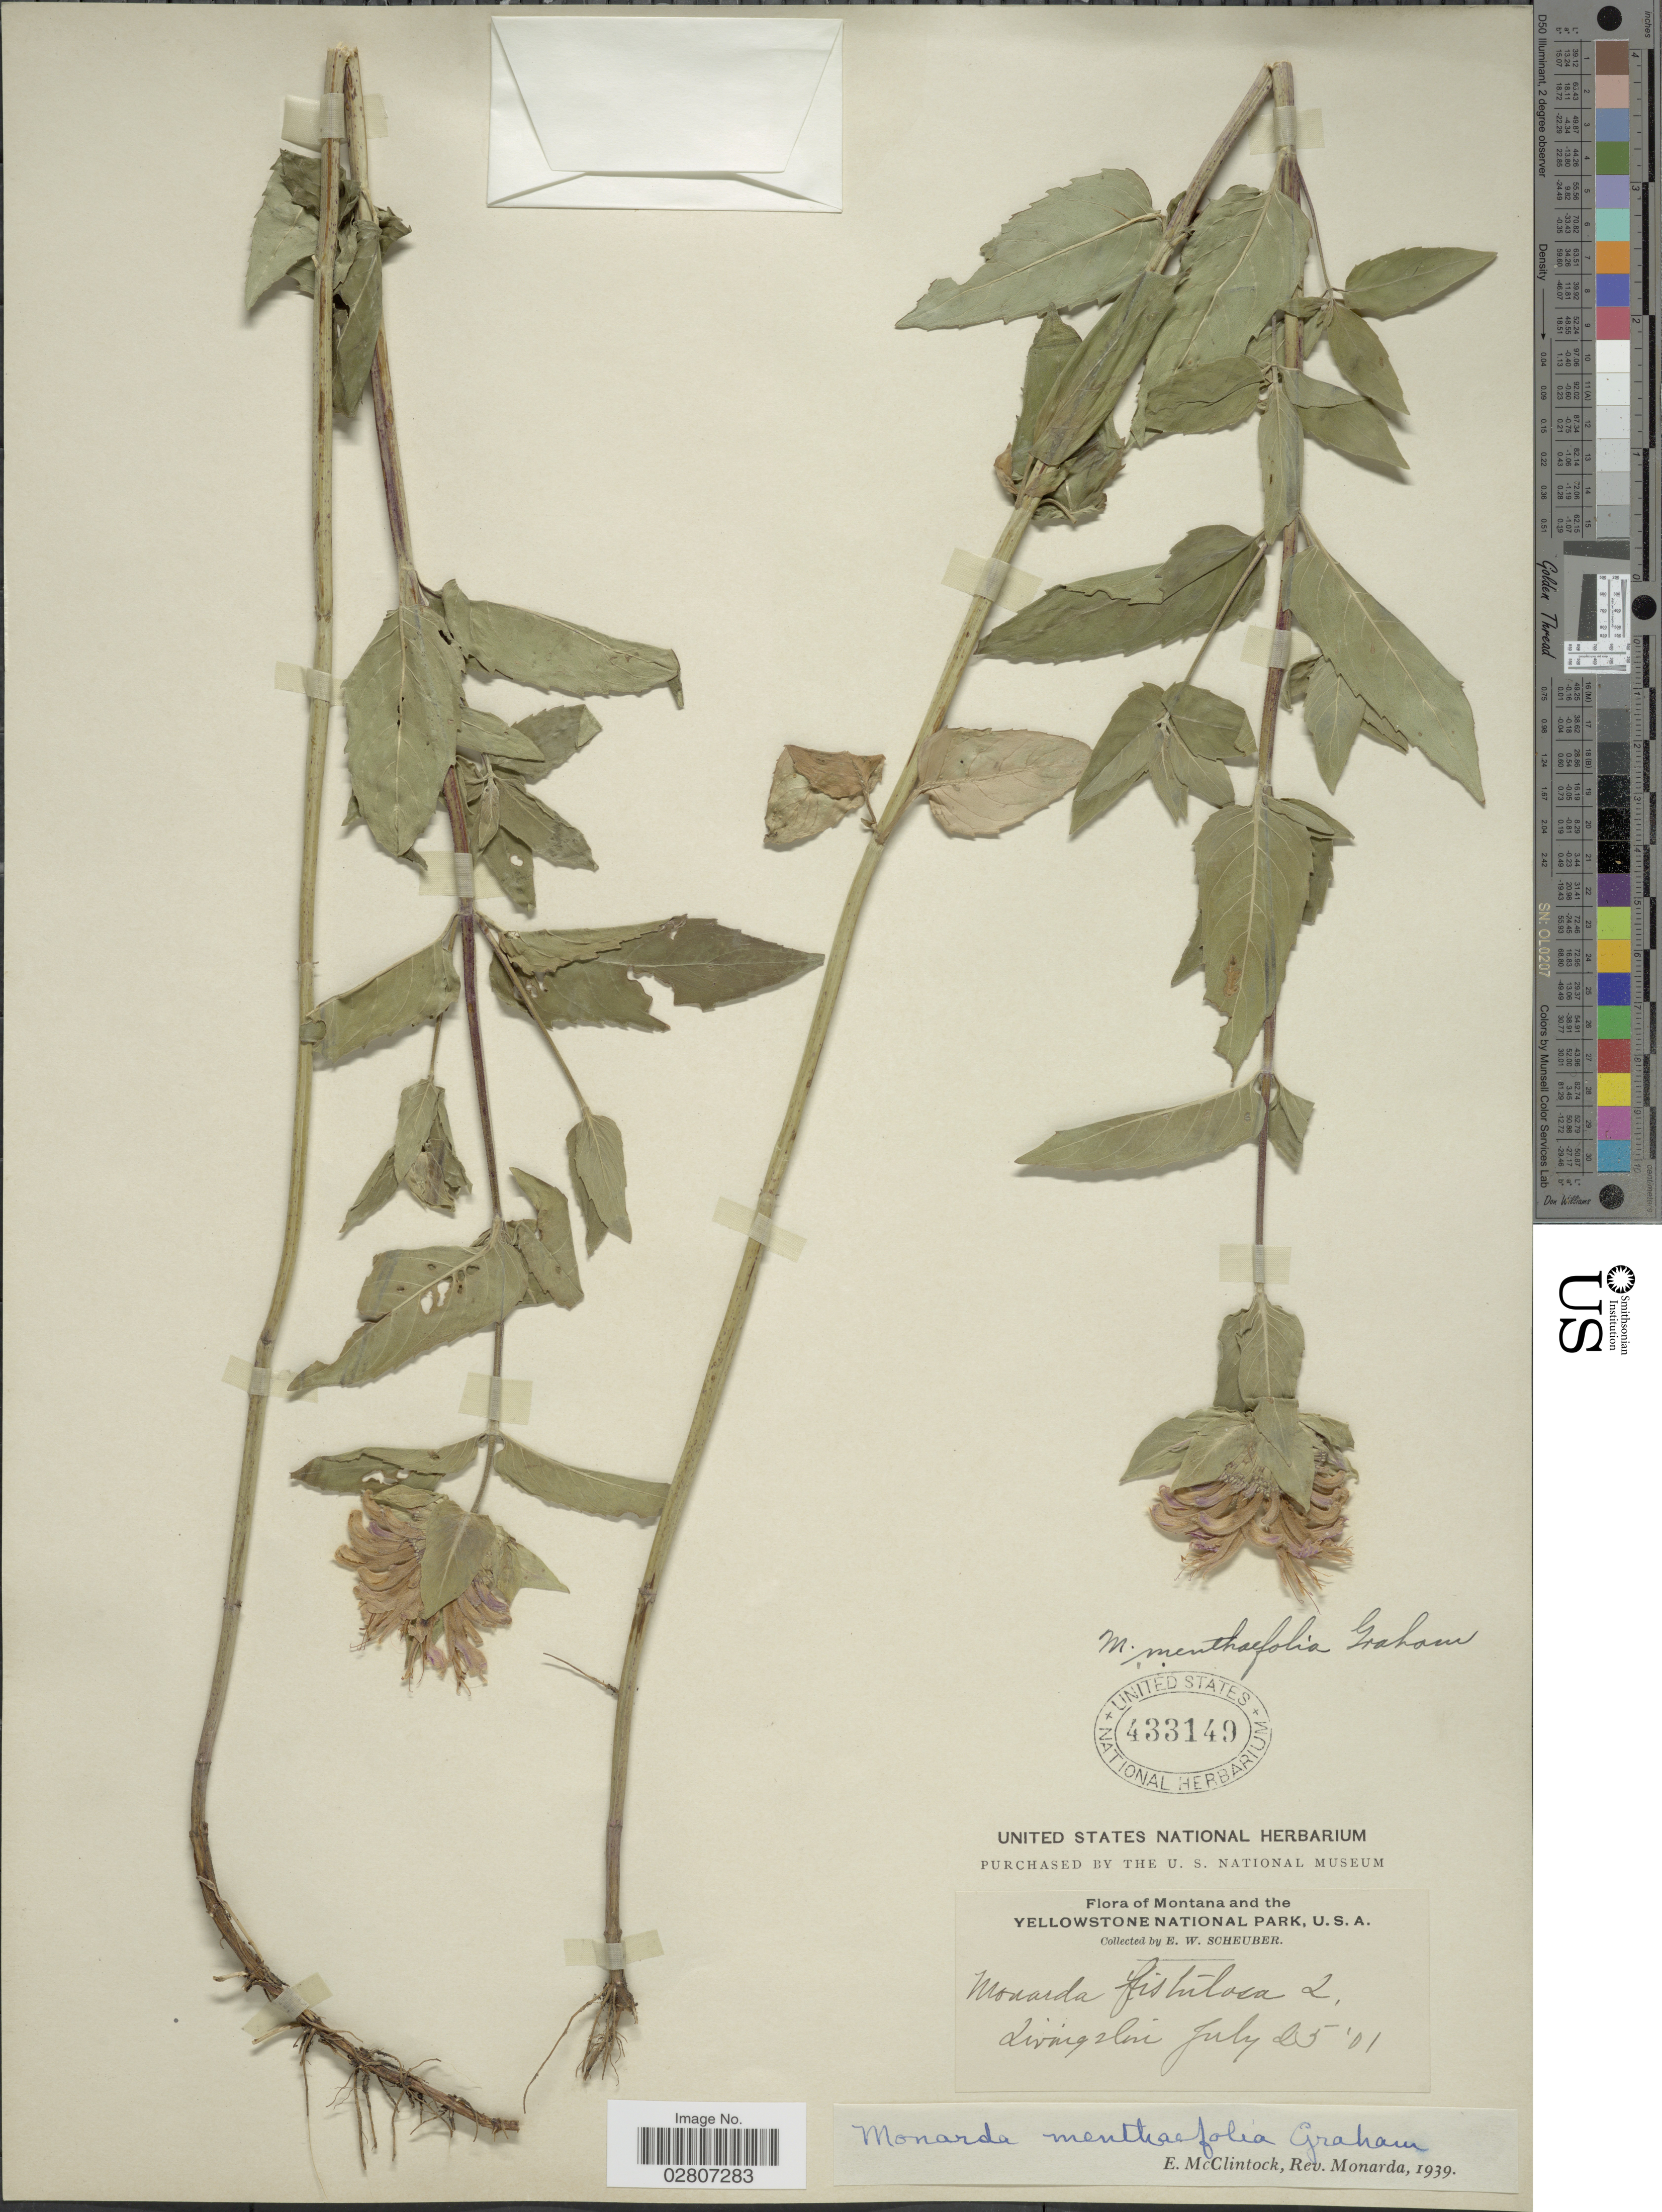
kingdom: Plantae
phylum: Tracheophyta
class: Magnoliopsida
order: Lamiales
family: Lamiaceae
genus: Monarda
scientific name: Monarda fistulosa var. menthifolia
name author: (Graham) Fernald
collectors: E. Scheuber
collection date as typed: Transcribed d/m/y: 25/7/1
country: United States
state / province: Montana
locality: Montana and the Yellowstone National Park. Livingston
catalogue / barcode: US 433149